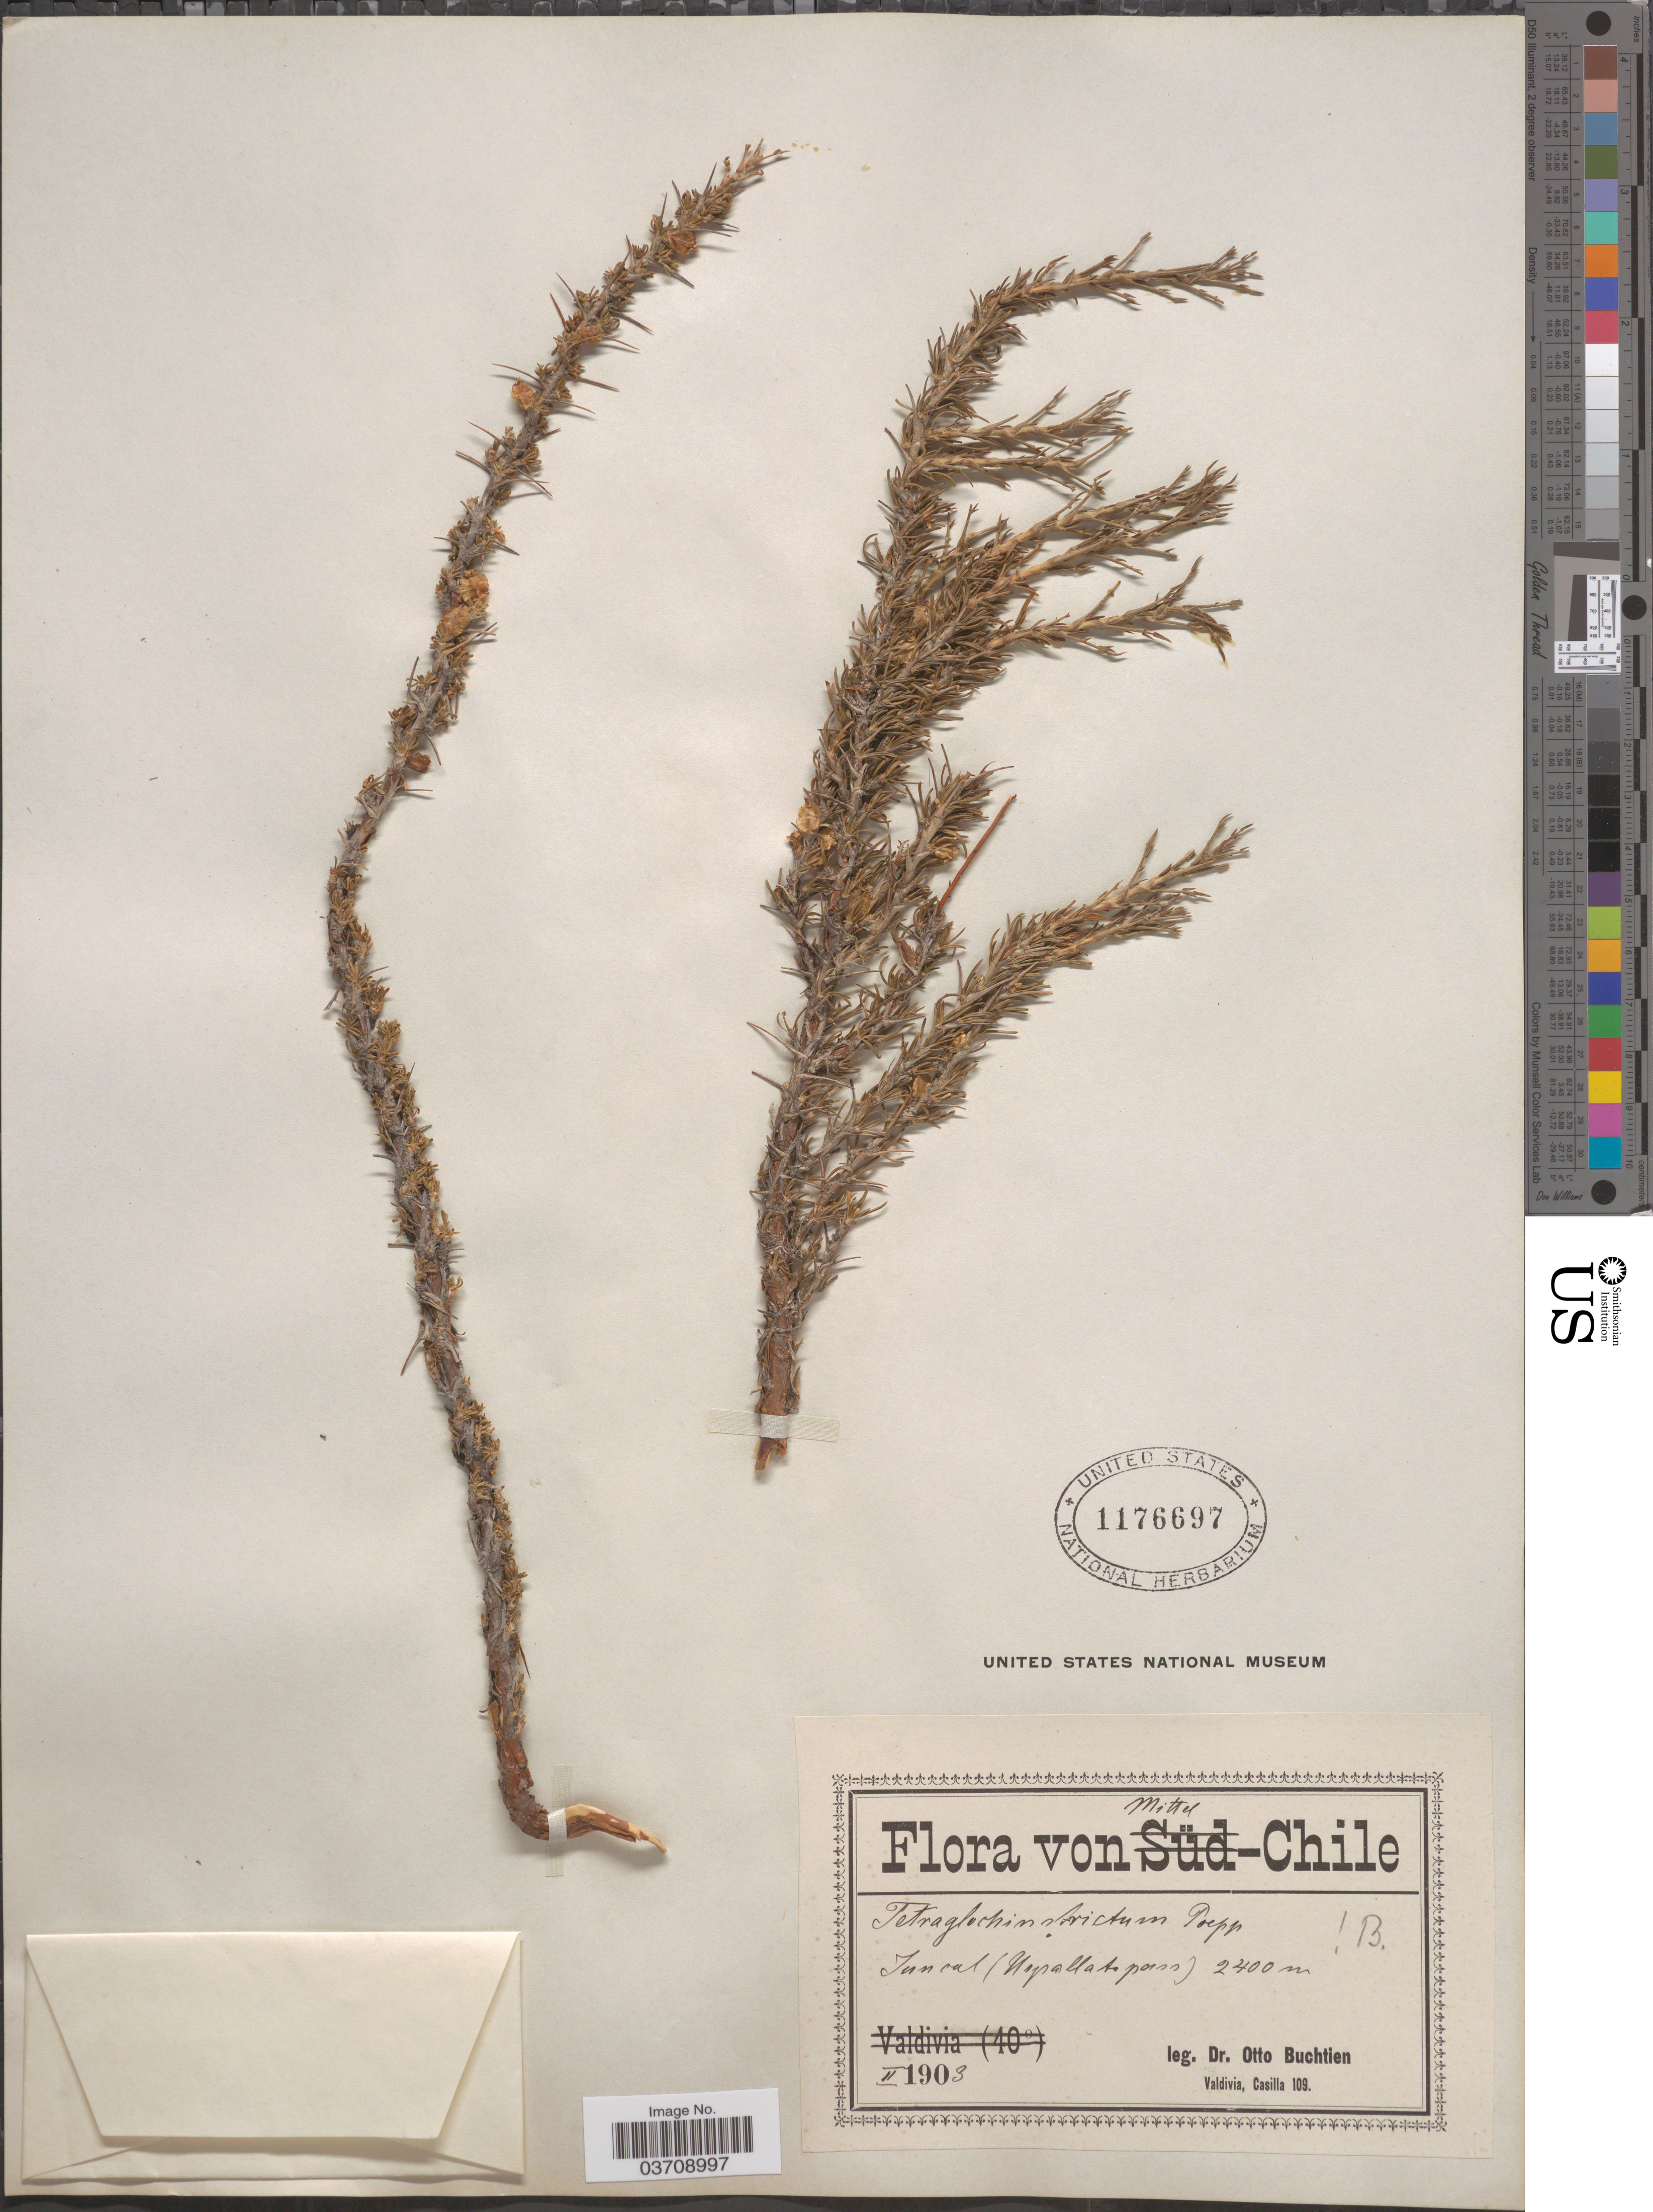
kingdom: Plantae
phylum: Tracheophyta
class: Magnoliopsida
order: Rosales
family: Rosaceae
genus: Tetraglochin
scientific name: Tetraglochin alatum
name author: (Gillies ex Hook. & Arn.) Kuntze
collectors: O. Buchtien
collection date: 1903-02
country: Chile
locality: Mittu-Chile. Tuncal (Uspallata pass).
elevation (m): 2400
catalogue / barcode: US 1176697